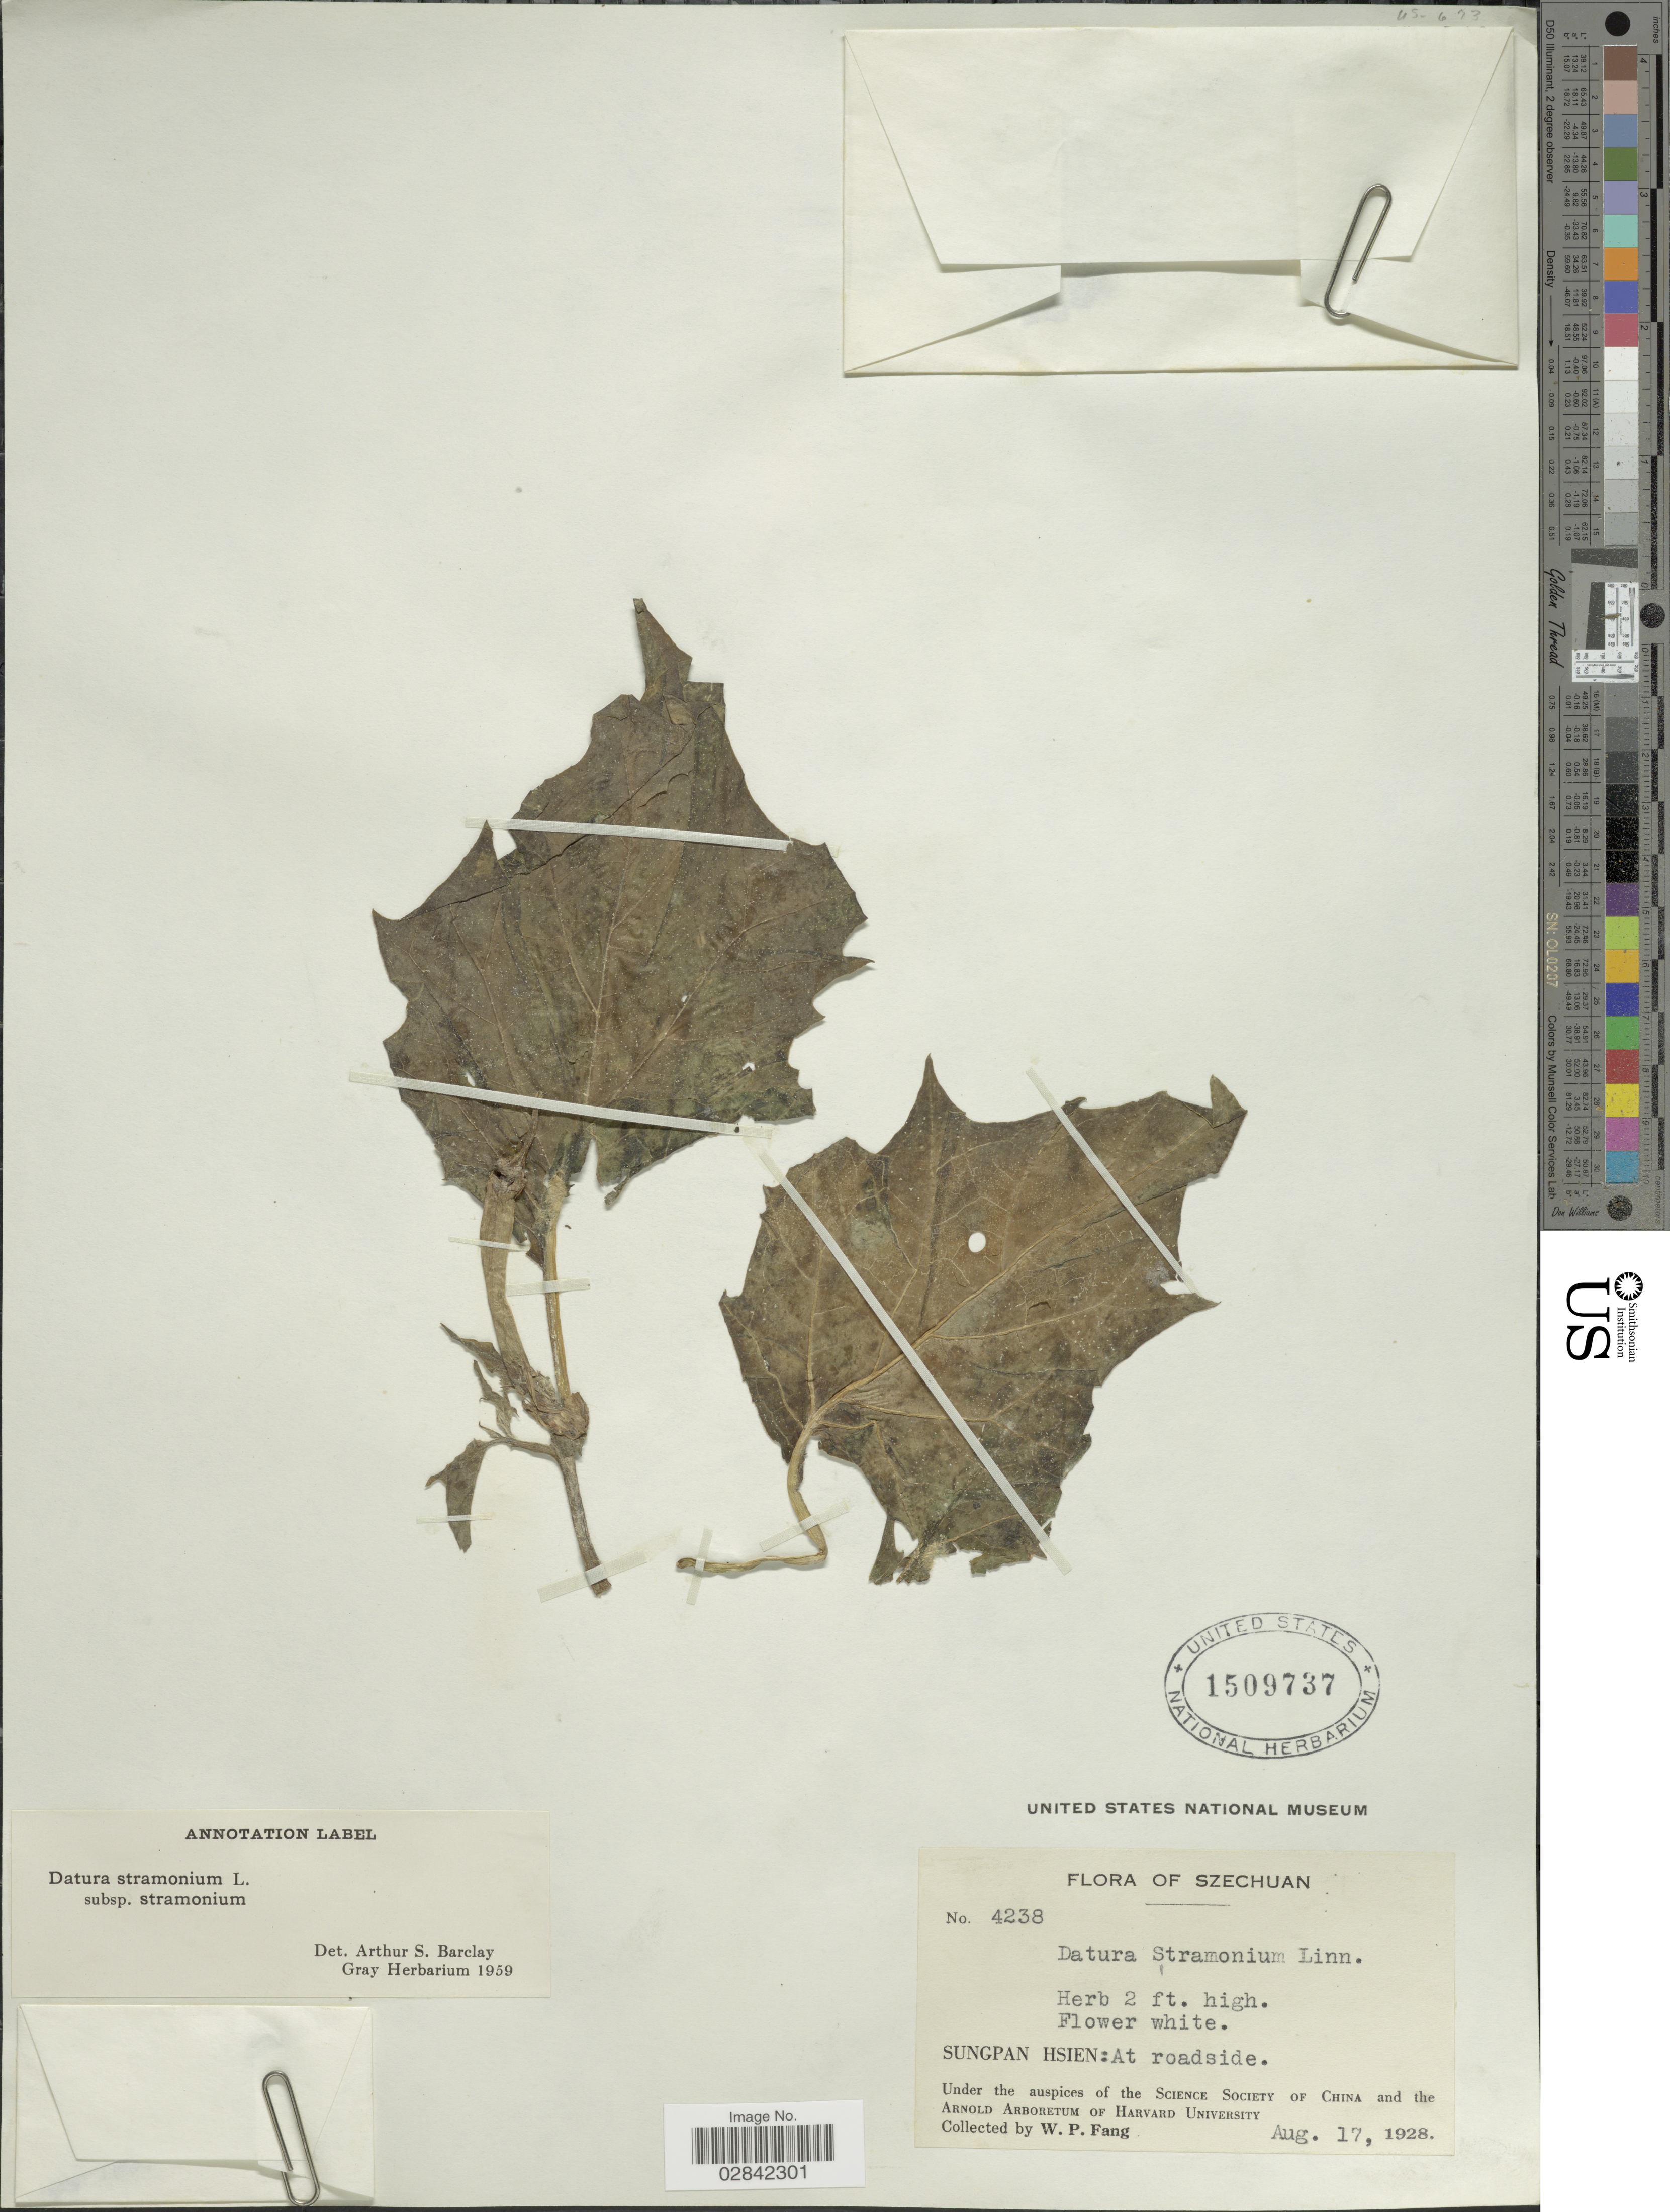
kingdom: Plantae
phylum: Tracheophyta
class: Magnoliopsida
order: Solanales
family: Solanaceae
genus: Datura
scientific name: Datura stramonium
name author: L.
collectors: W. P. Fang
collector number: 4238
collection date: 1928-08-17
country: China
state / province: Sichuan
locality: Szechuan, Sungpan Hsien: At roadside.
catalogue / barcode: US 1509737